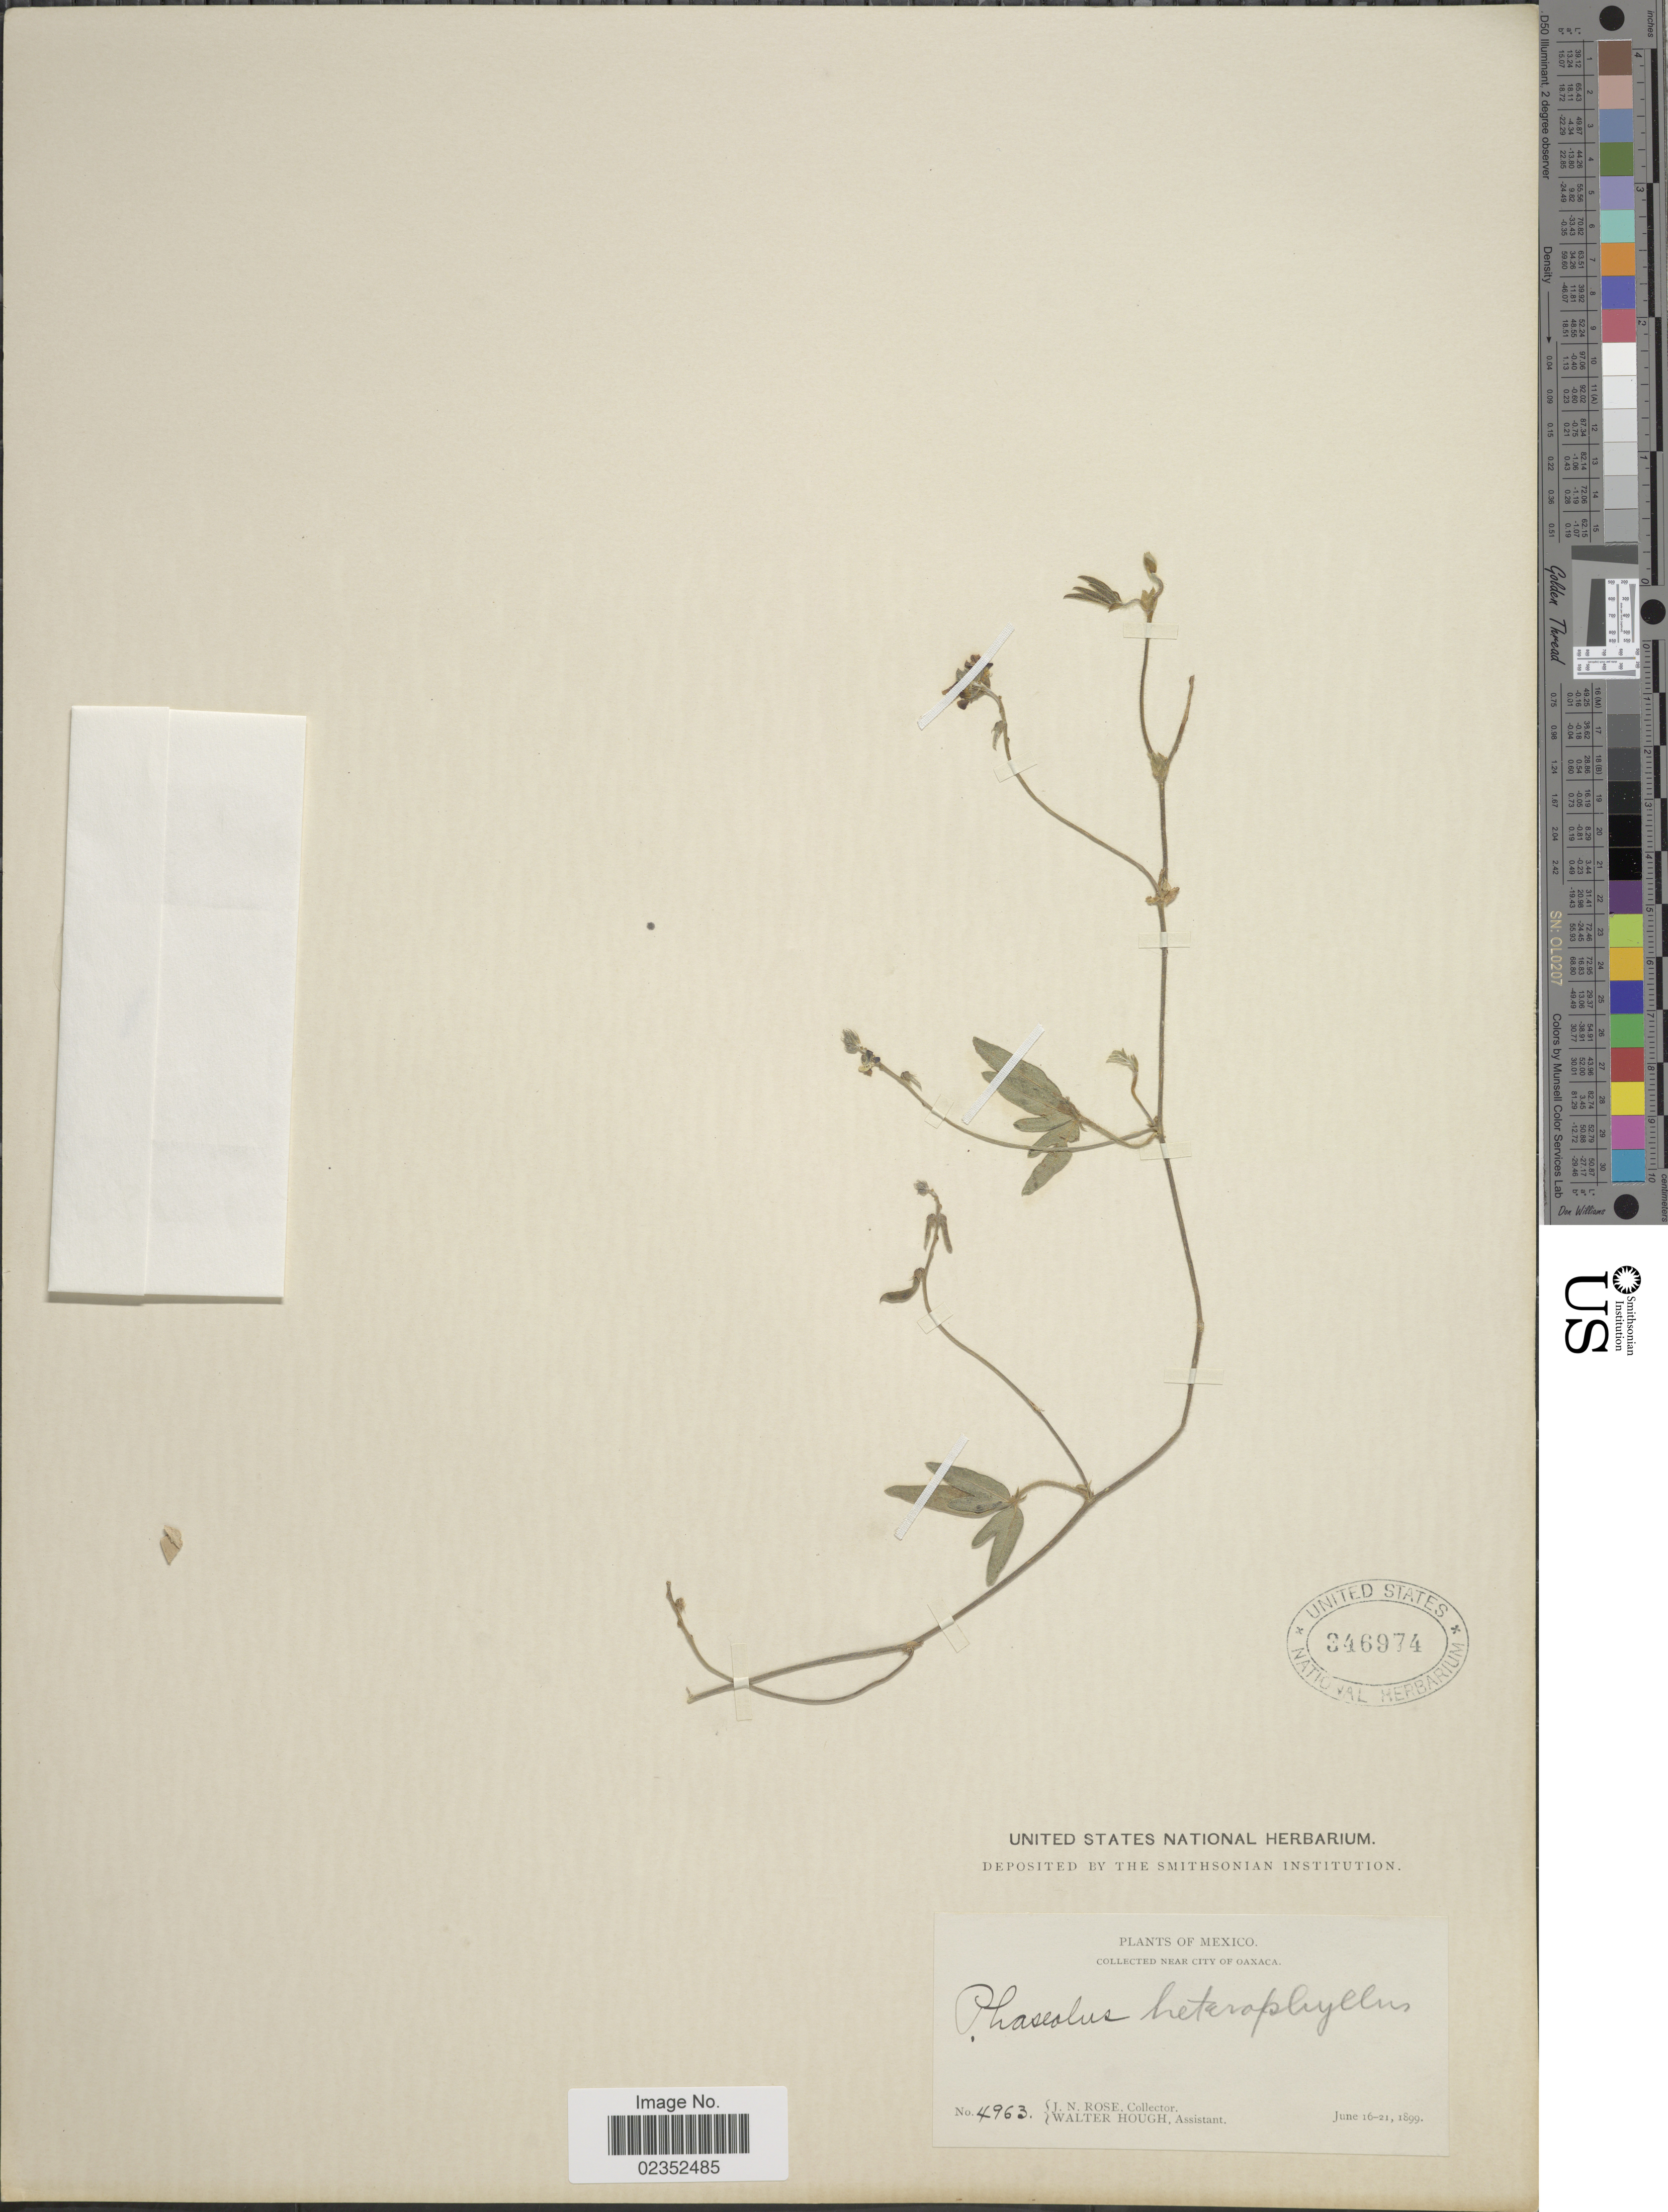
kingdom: Plantae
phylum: Tracheophyta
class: Magnoliopsida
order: Fabales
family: Fabaceae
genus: Macroptilium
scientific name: Macroptilium gibbosifolium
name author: (Ortega) A. Delgado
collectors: J. N. Rose & W. Hough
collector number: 4963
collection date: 1899-06-16/1899-06-21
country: Mexico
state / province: Oaxaca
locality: Near City of Oaxaca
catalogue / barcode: US 346974